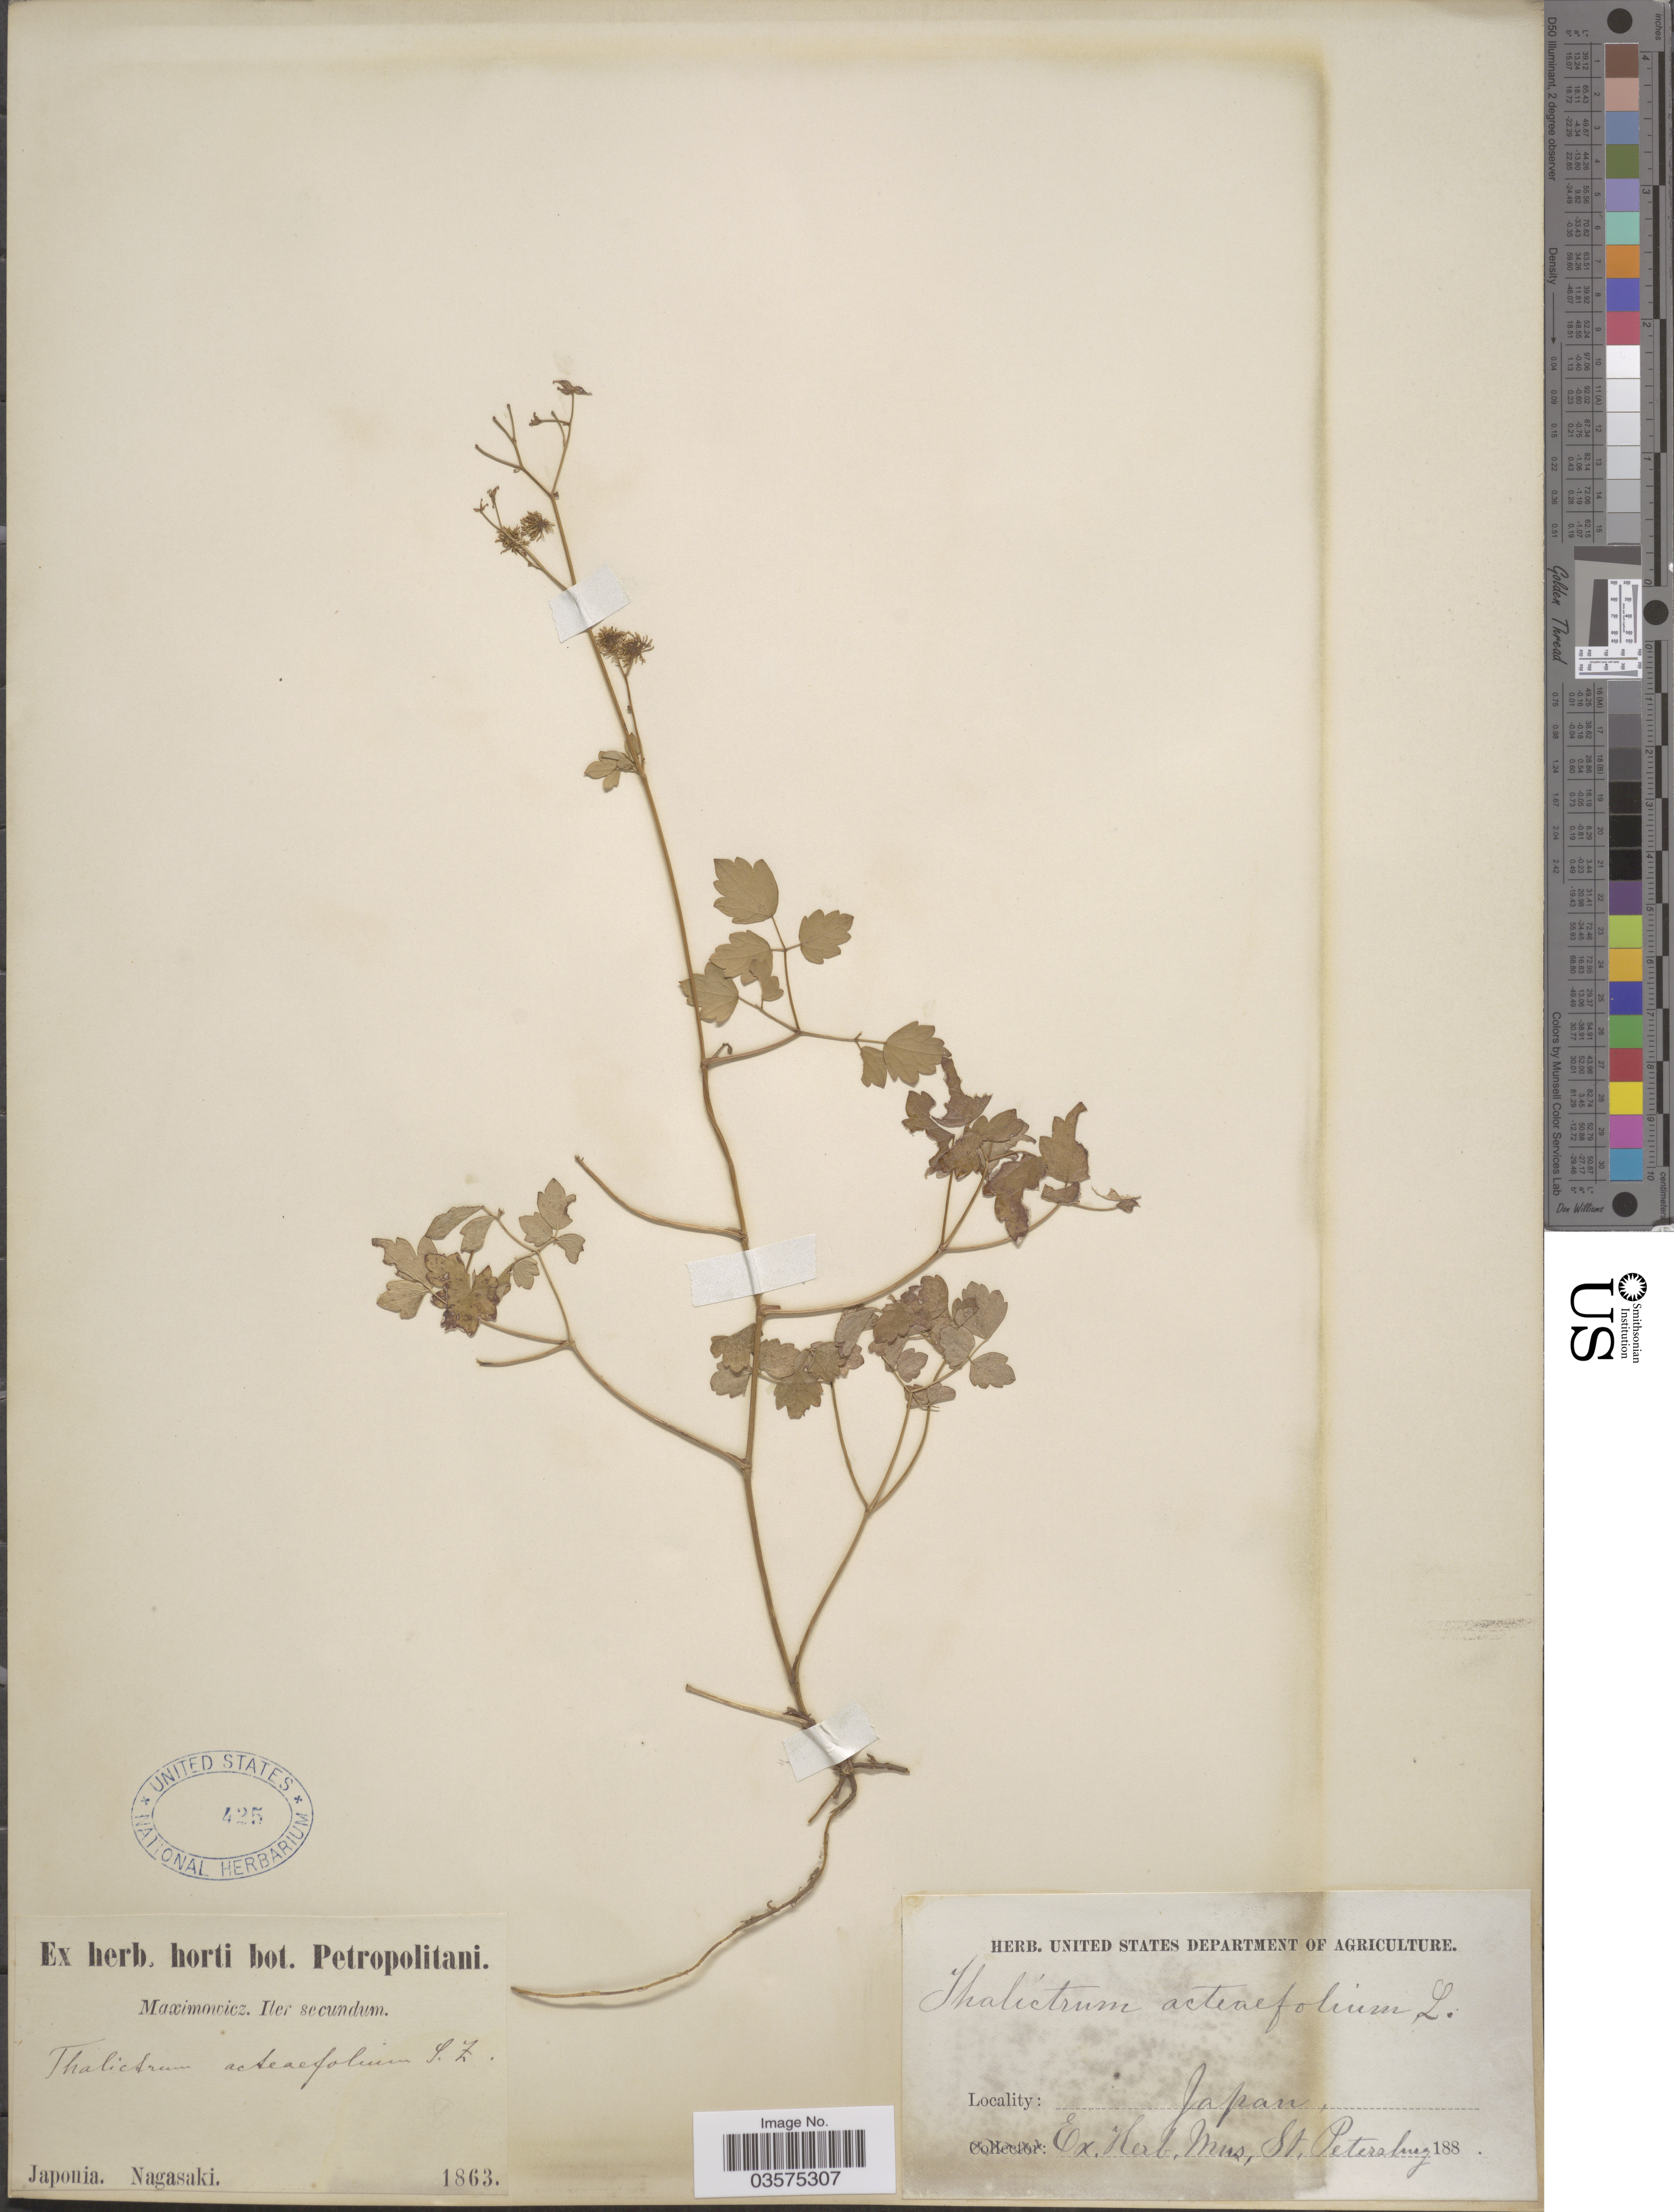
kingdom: Plantae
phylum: Tracheophyta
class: Magnoliopsida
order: Ranunculales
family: Ranunculaceae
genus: Thalictrum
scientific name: Thalictrum actaeifolium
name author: Siebold & Zucc.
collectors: Maximowicz, --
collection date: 1863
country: Japan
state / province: Nagasaki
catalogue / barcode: US 425